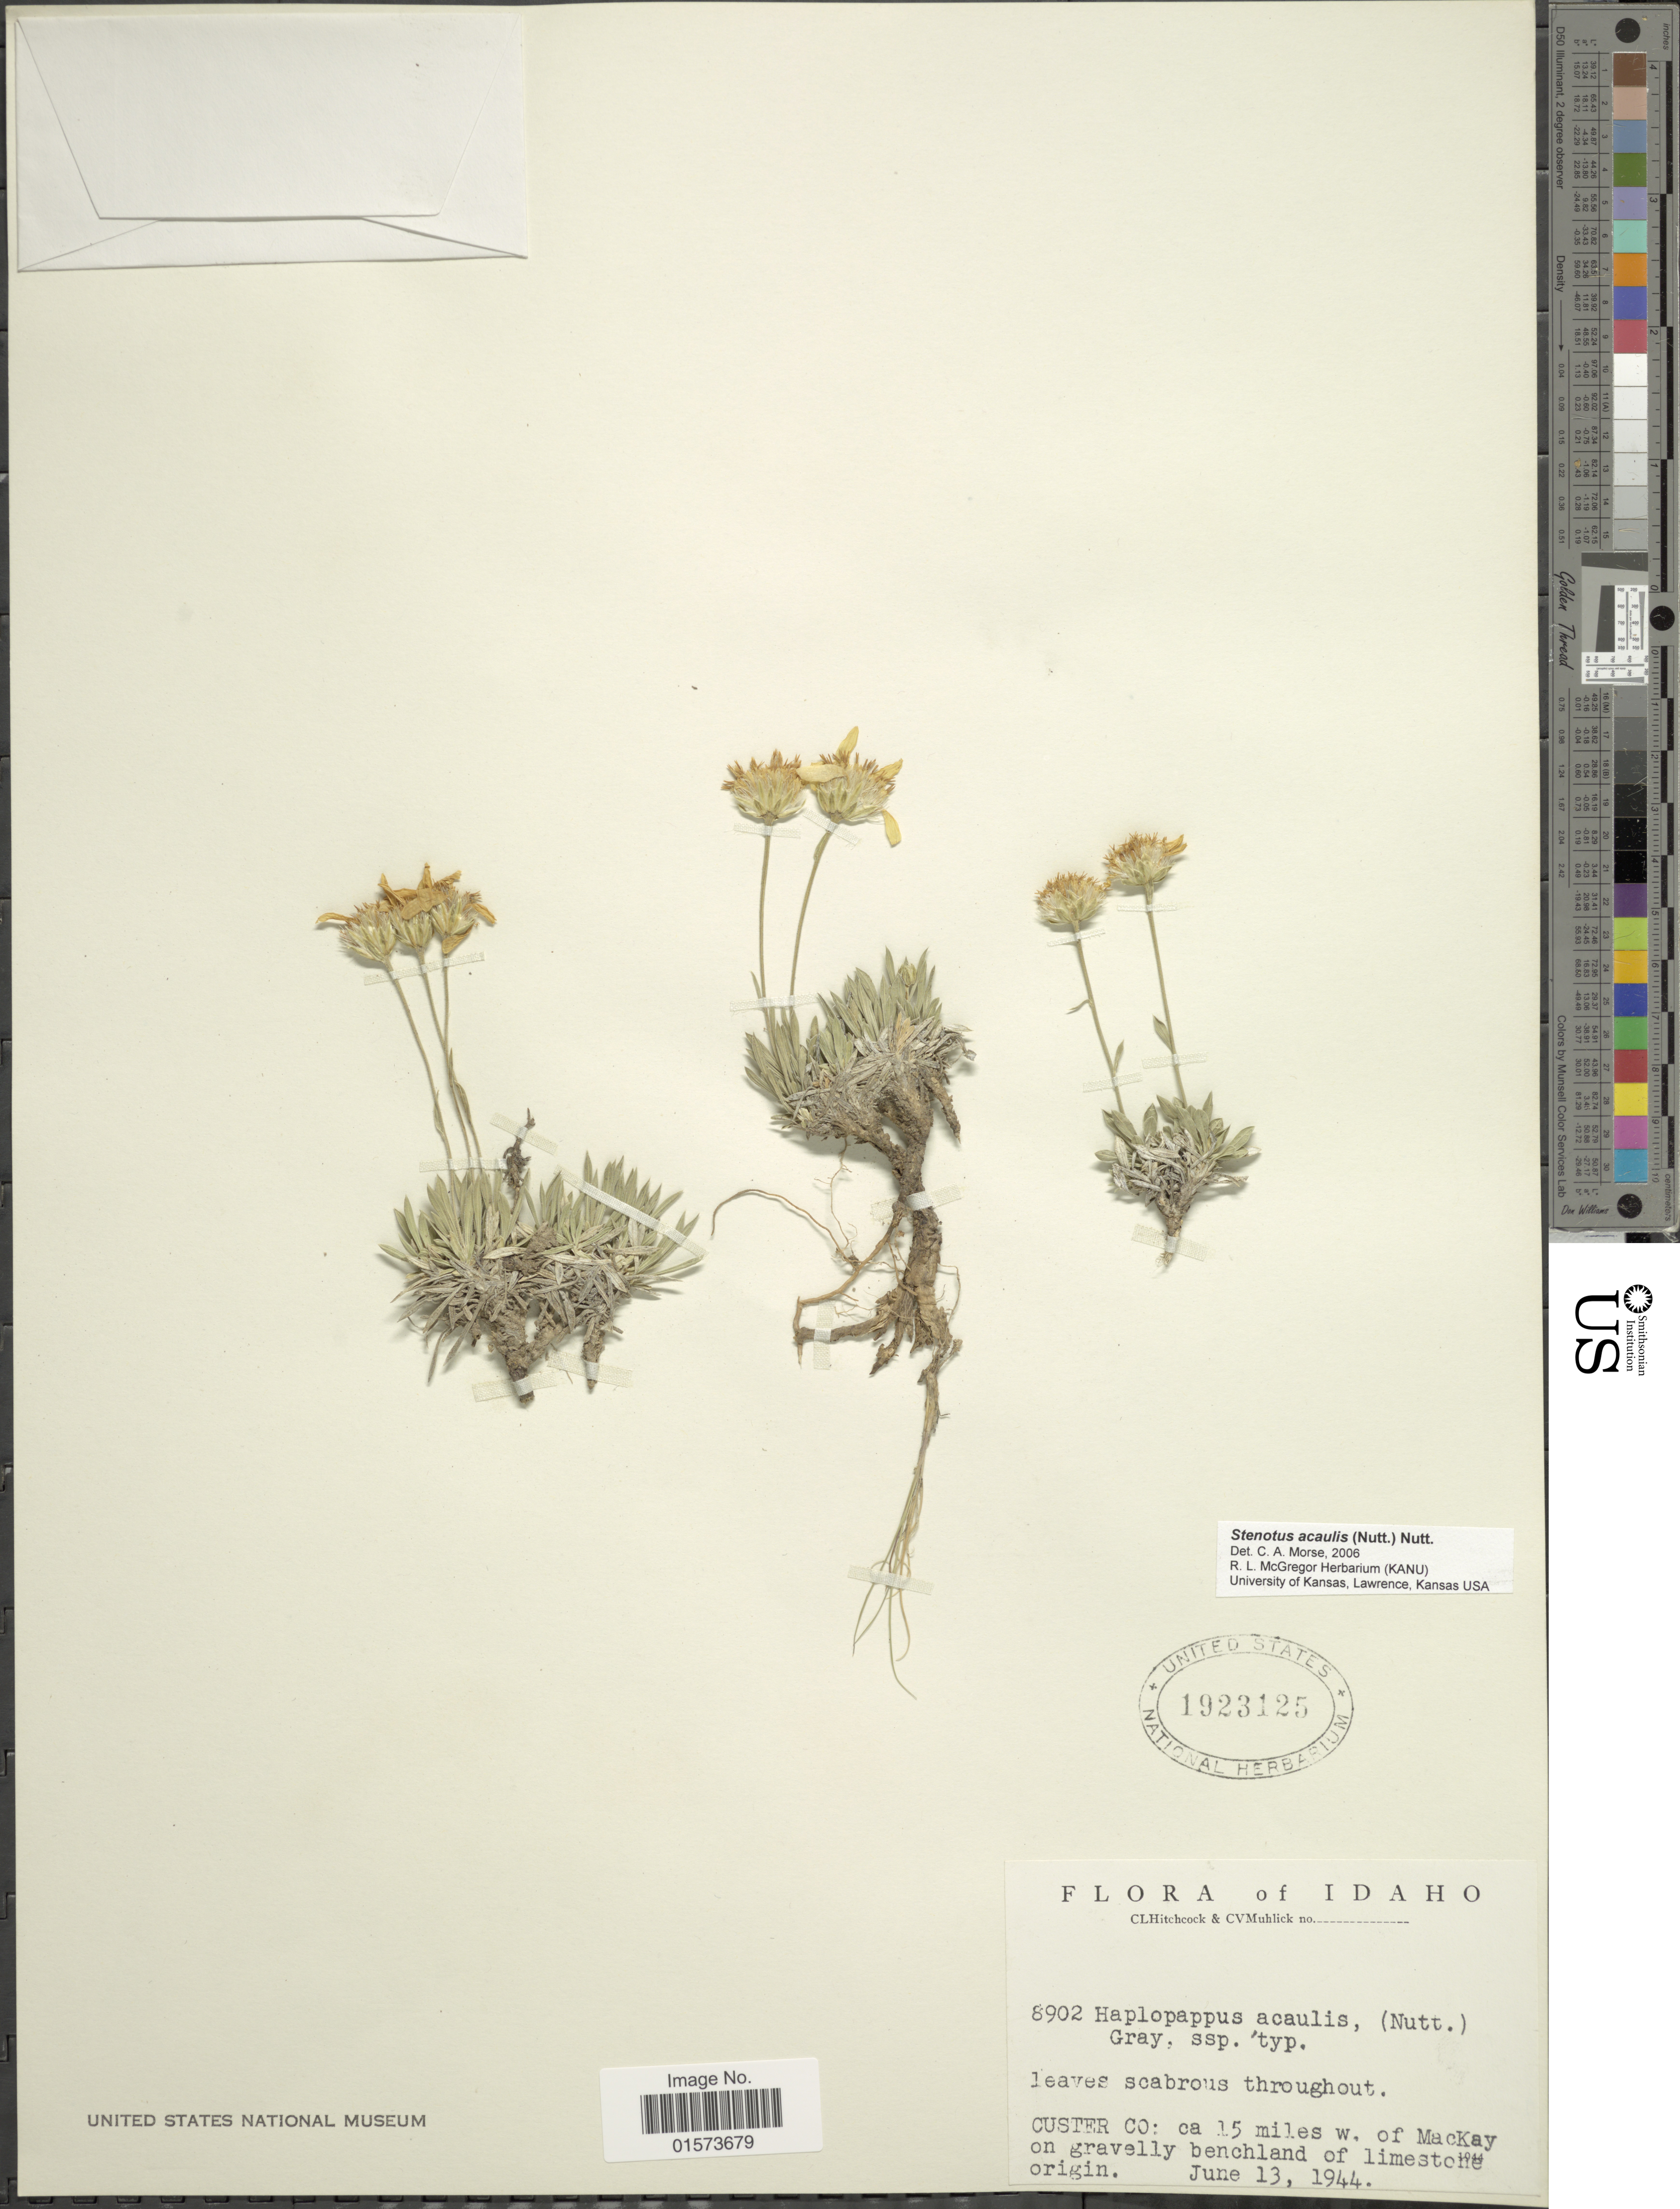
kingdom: Plantae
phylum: Tracheophyta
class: Magnoliopsida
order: Asterales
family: Asteraceae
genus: Stenotus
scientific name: Stenotus acaulis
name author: (Nutt.) Nutt.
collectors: C. L. Hitchcock & C. V. Muhlick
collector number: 89002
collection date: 1944-06-13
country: United States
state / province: Idaho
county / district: Custer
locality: ca 15 miles w. of MacKay on gravelly benchland of limestone origin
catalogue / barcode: US 1923125